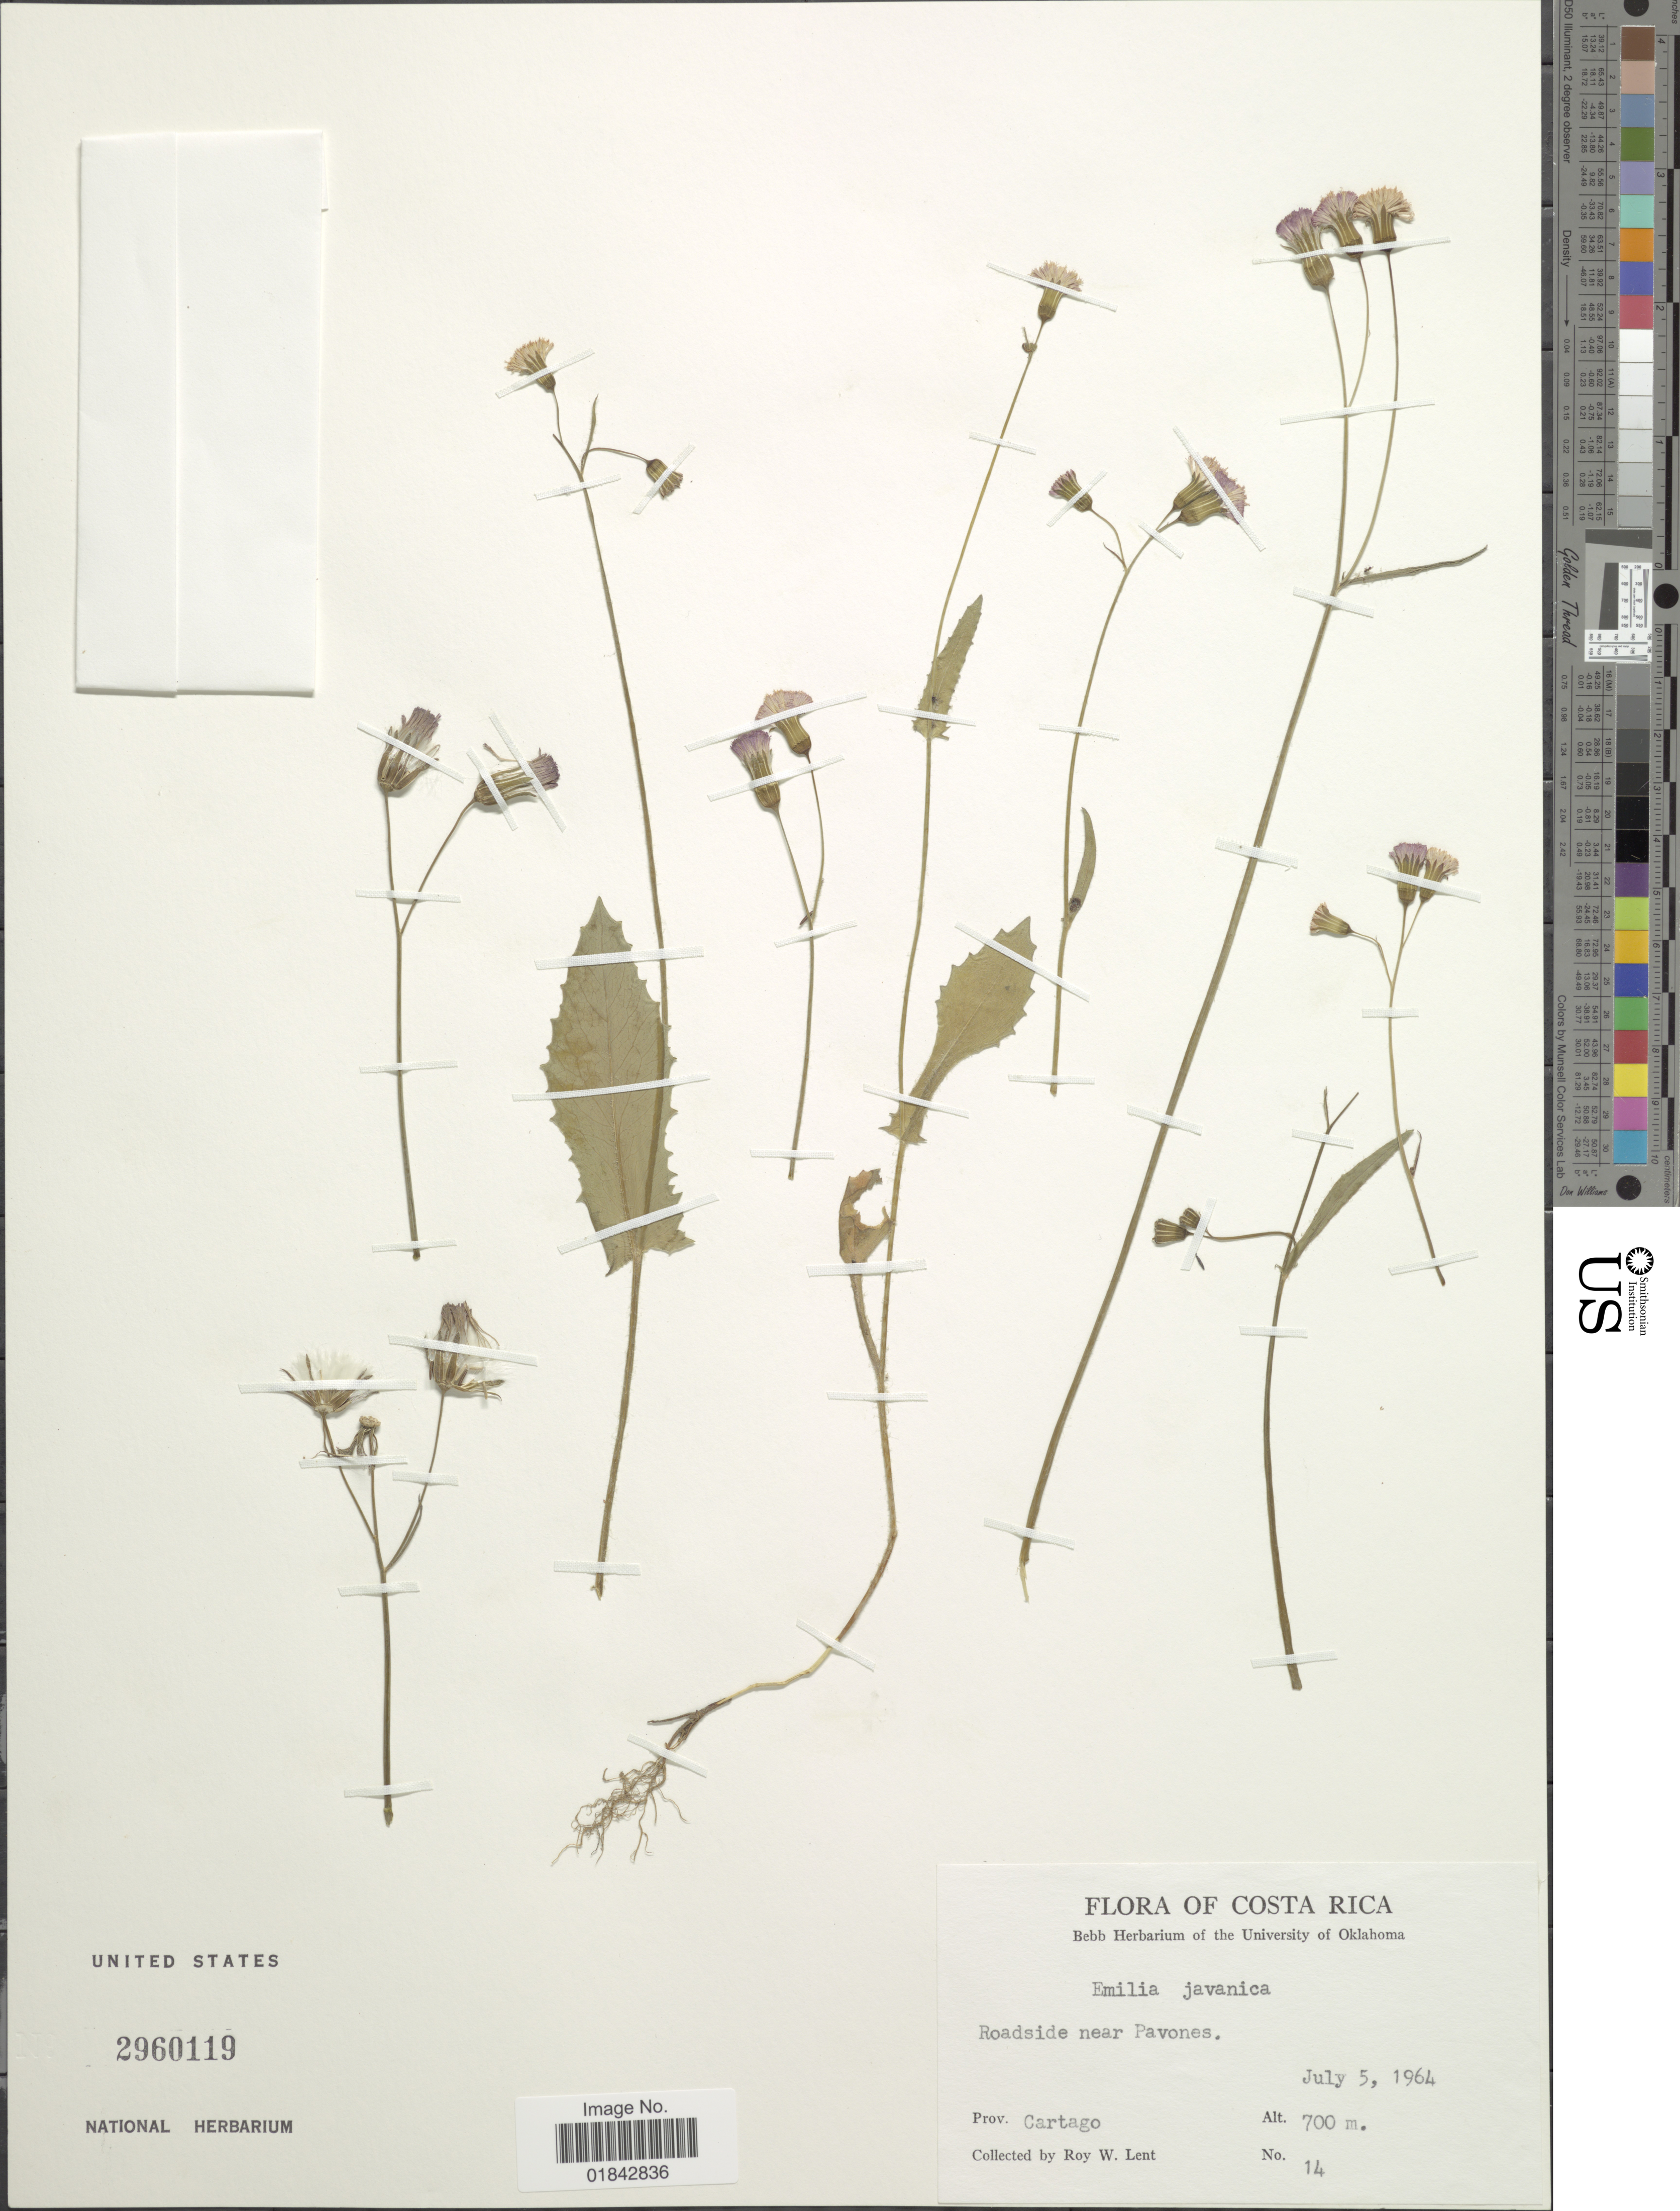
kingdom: Plantae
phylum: Tracheophyta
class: Magnoliopsida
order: Asterales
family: Asteraceae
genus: Emilia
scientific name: Emilia fosbergii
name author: Nicolson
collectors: R. W. Lent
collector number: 14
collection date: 1964-07-05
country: Costa Rica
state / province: Cartago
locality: Roadsides near Pavones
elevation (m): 700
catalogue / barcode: US 2960119